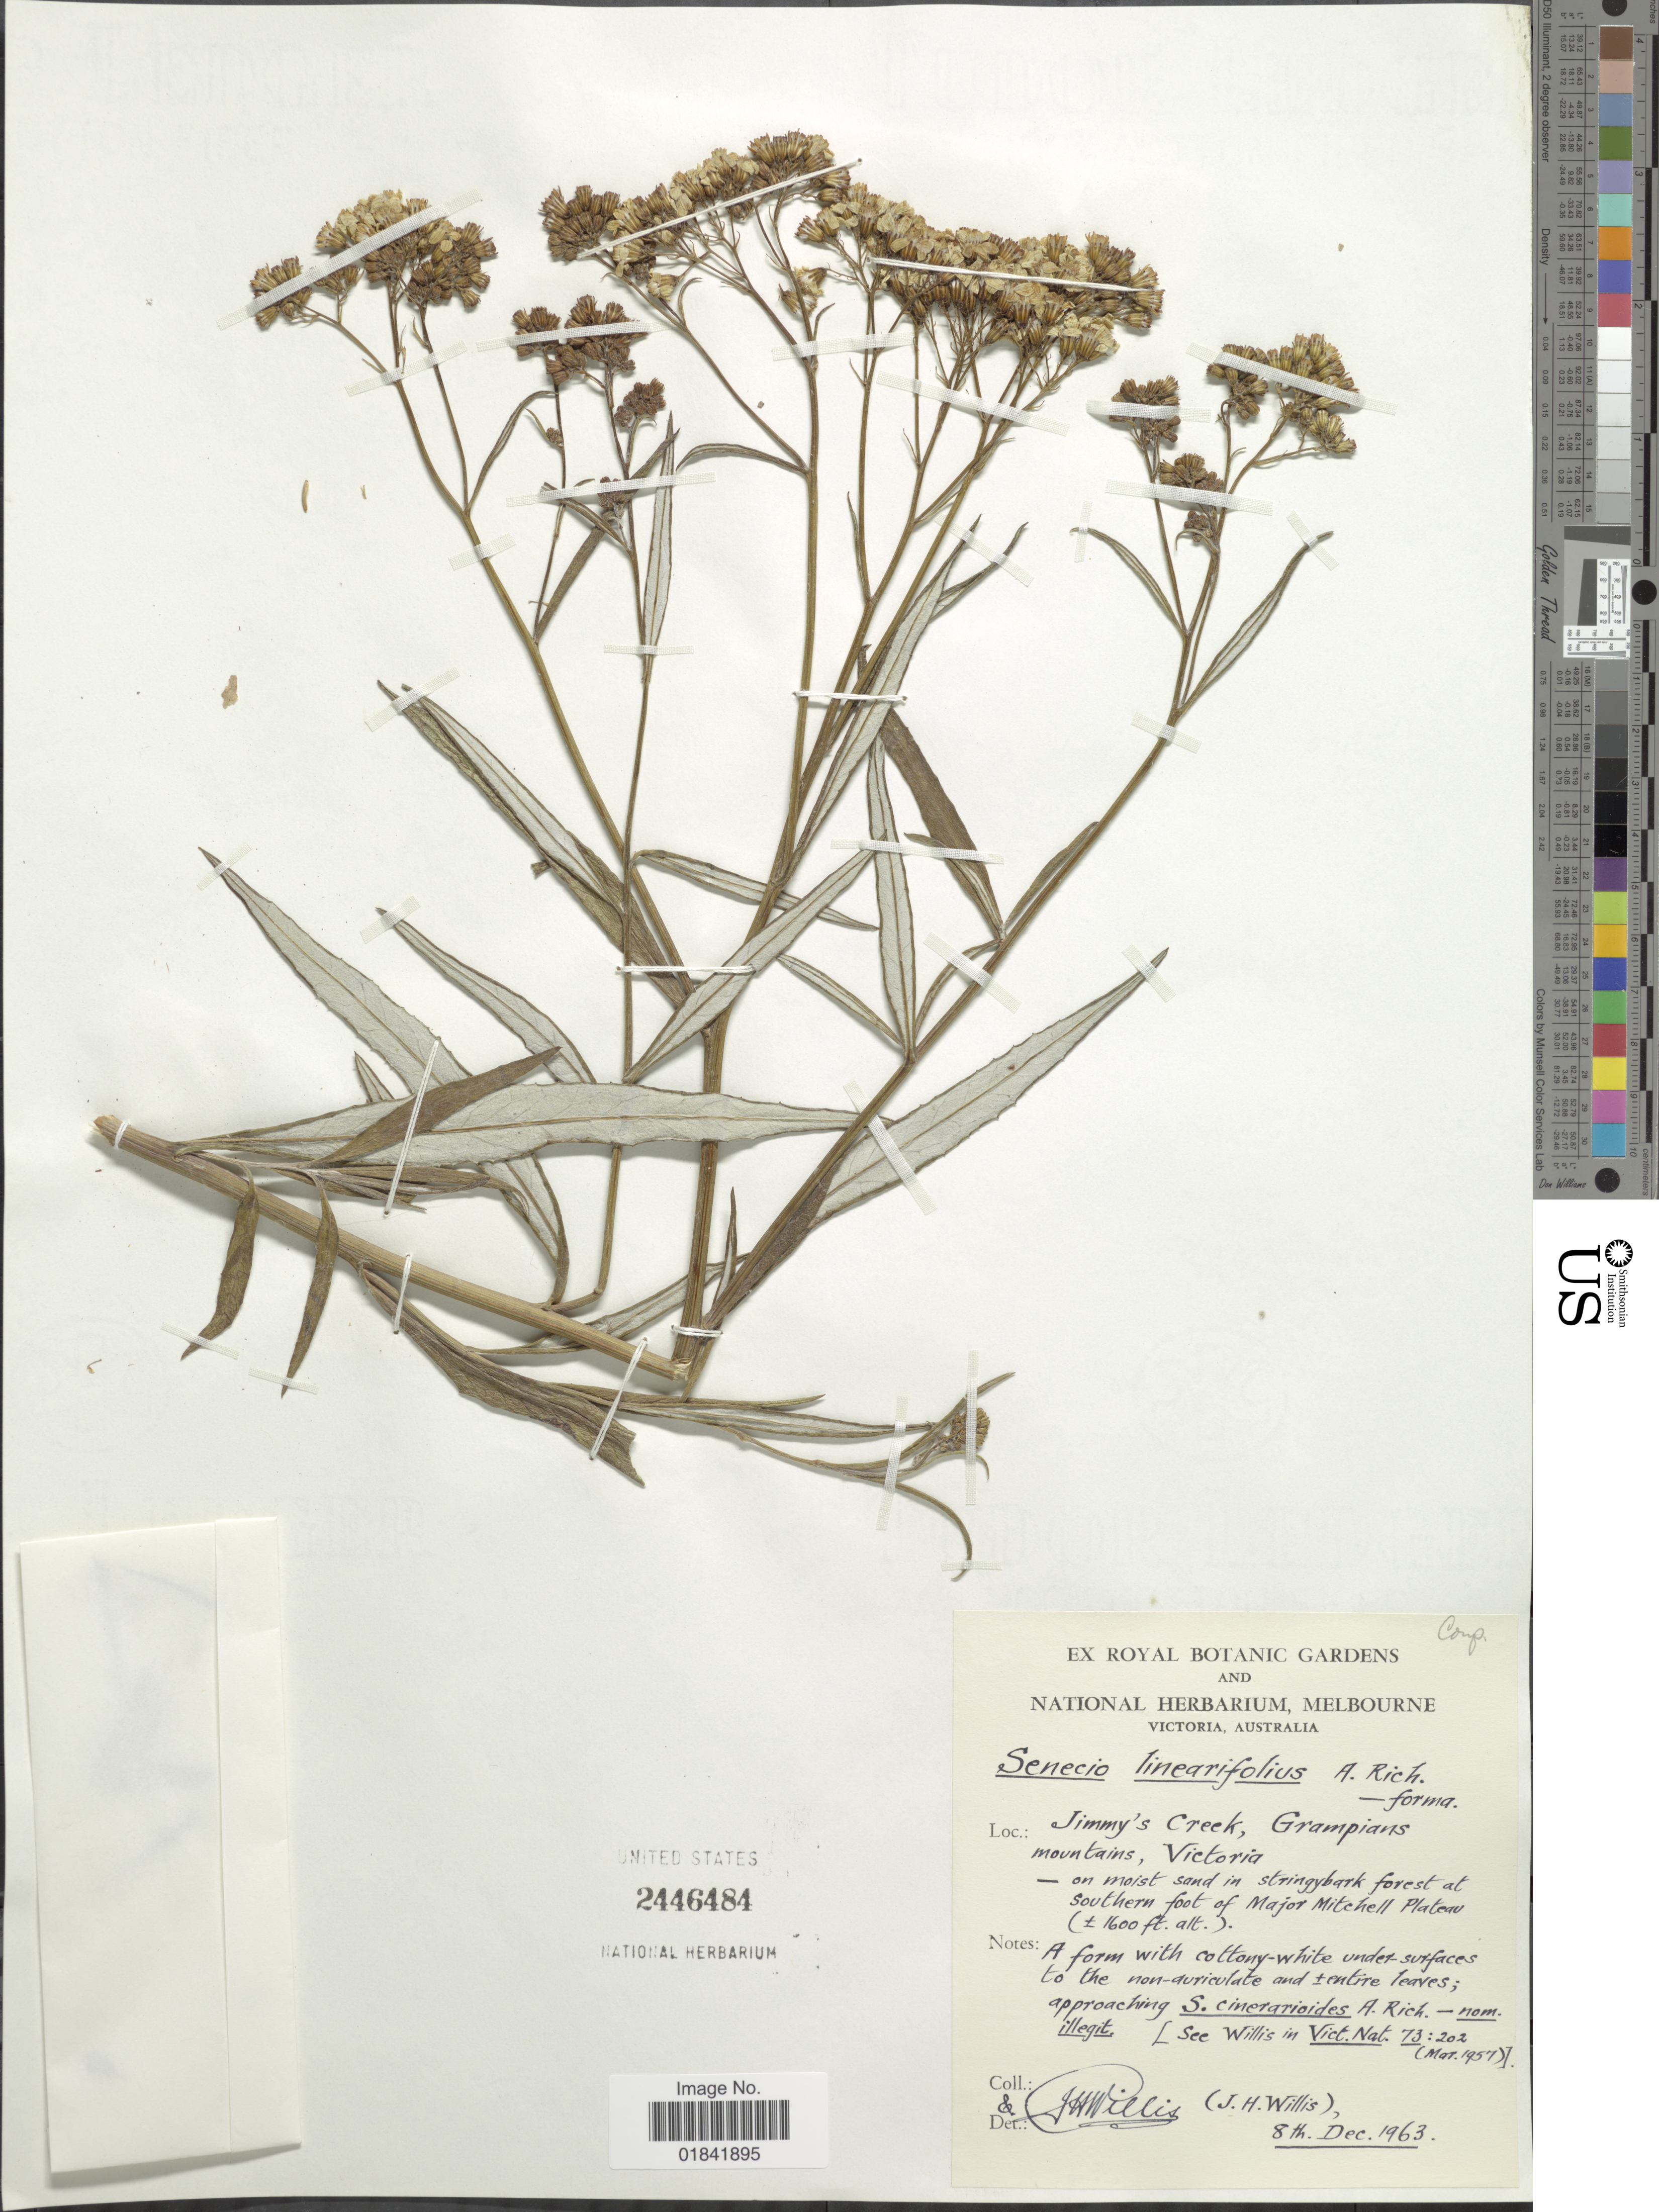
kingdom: Plantae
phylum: Tracheophyta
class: Magnoliopsida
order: Asterales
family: Asteraceae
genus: Senecio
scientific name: Senecio linearifolius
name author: A. Rich.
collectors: J. Willis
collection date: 1963-12-08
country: Australia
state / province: Victoria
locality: Jimmy's Creek, Grampians mountains, Victoria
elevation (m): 488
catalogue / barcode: US 2446484